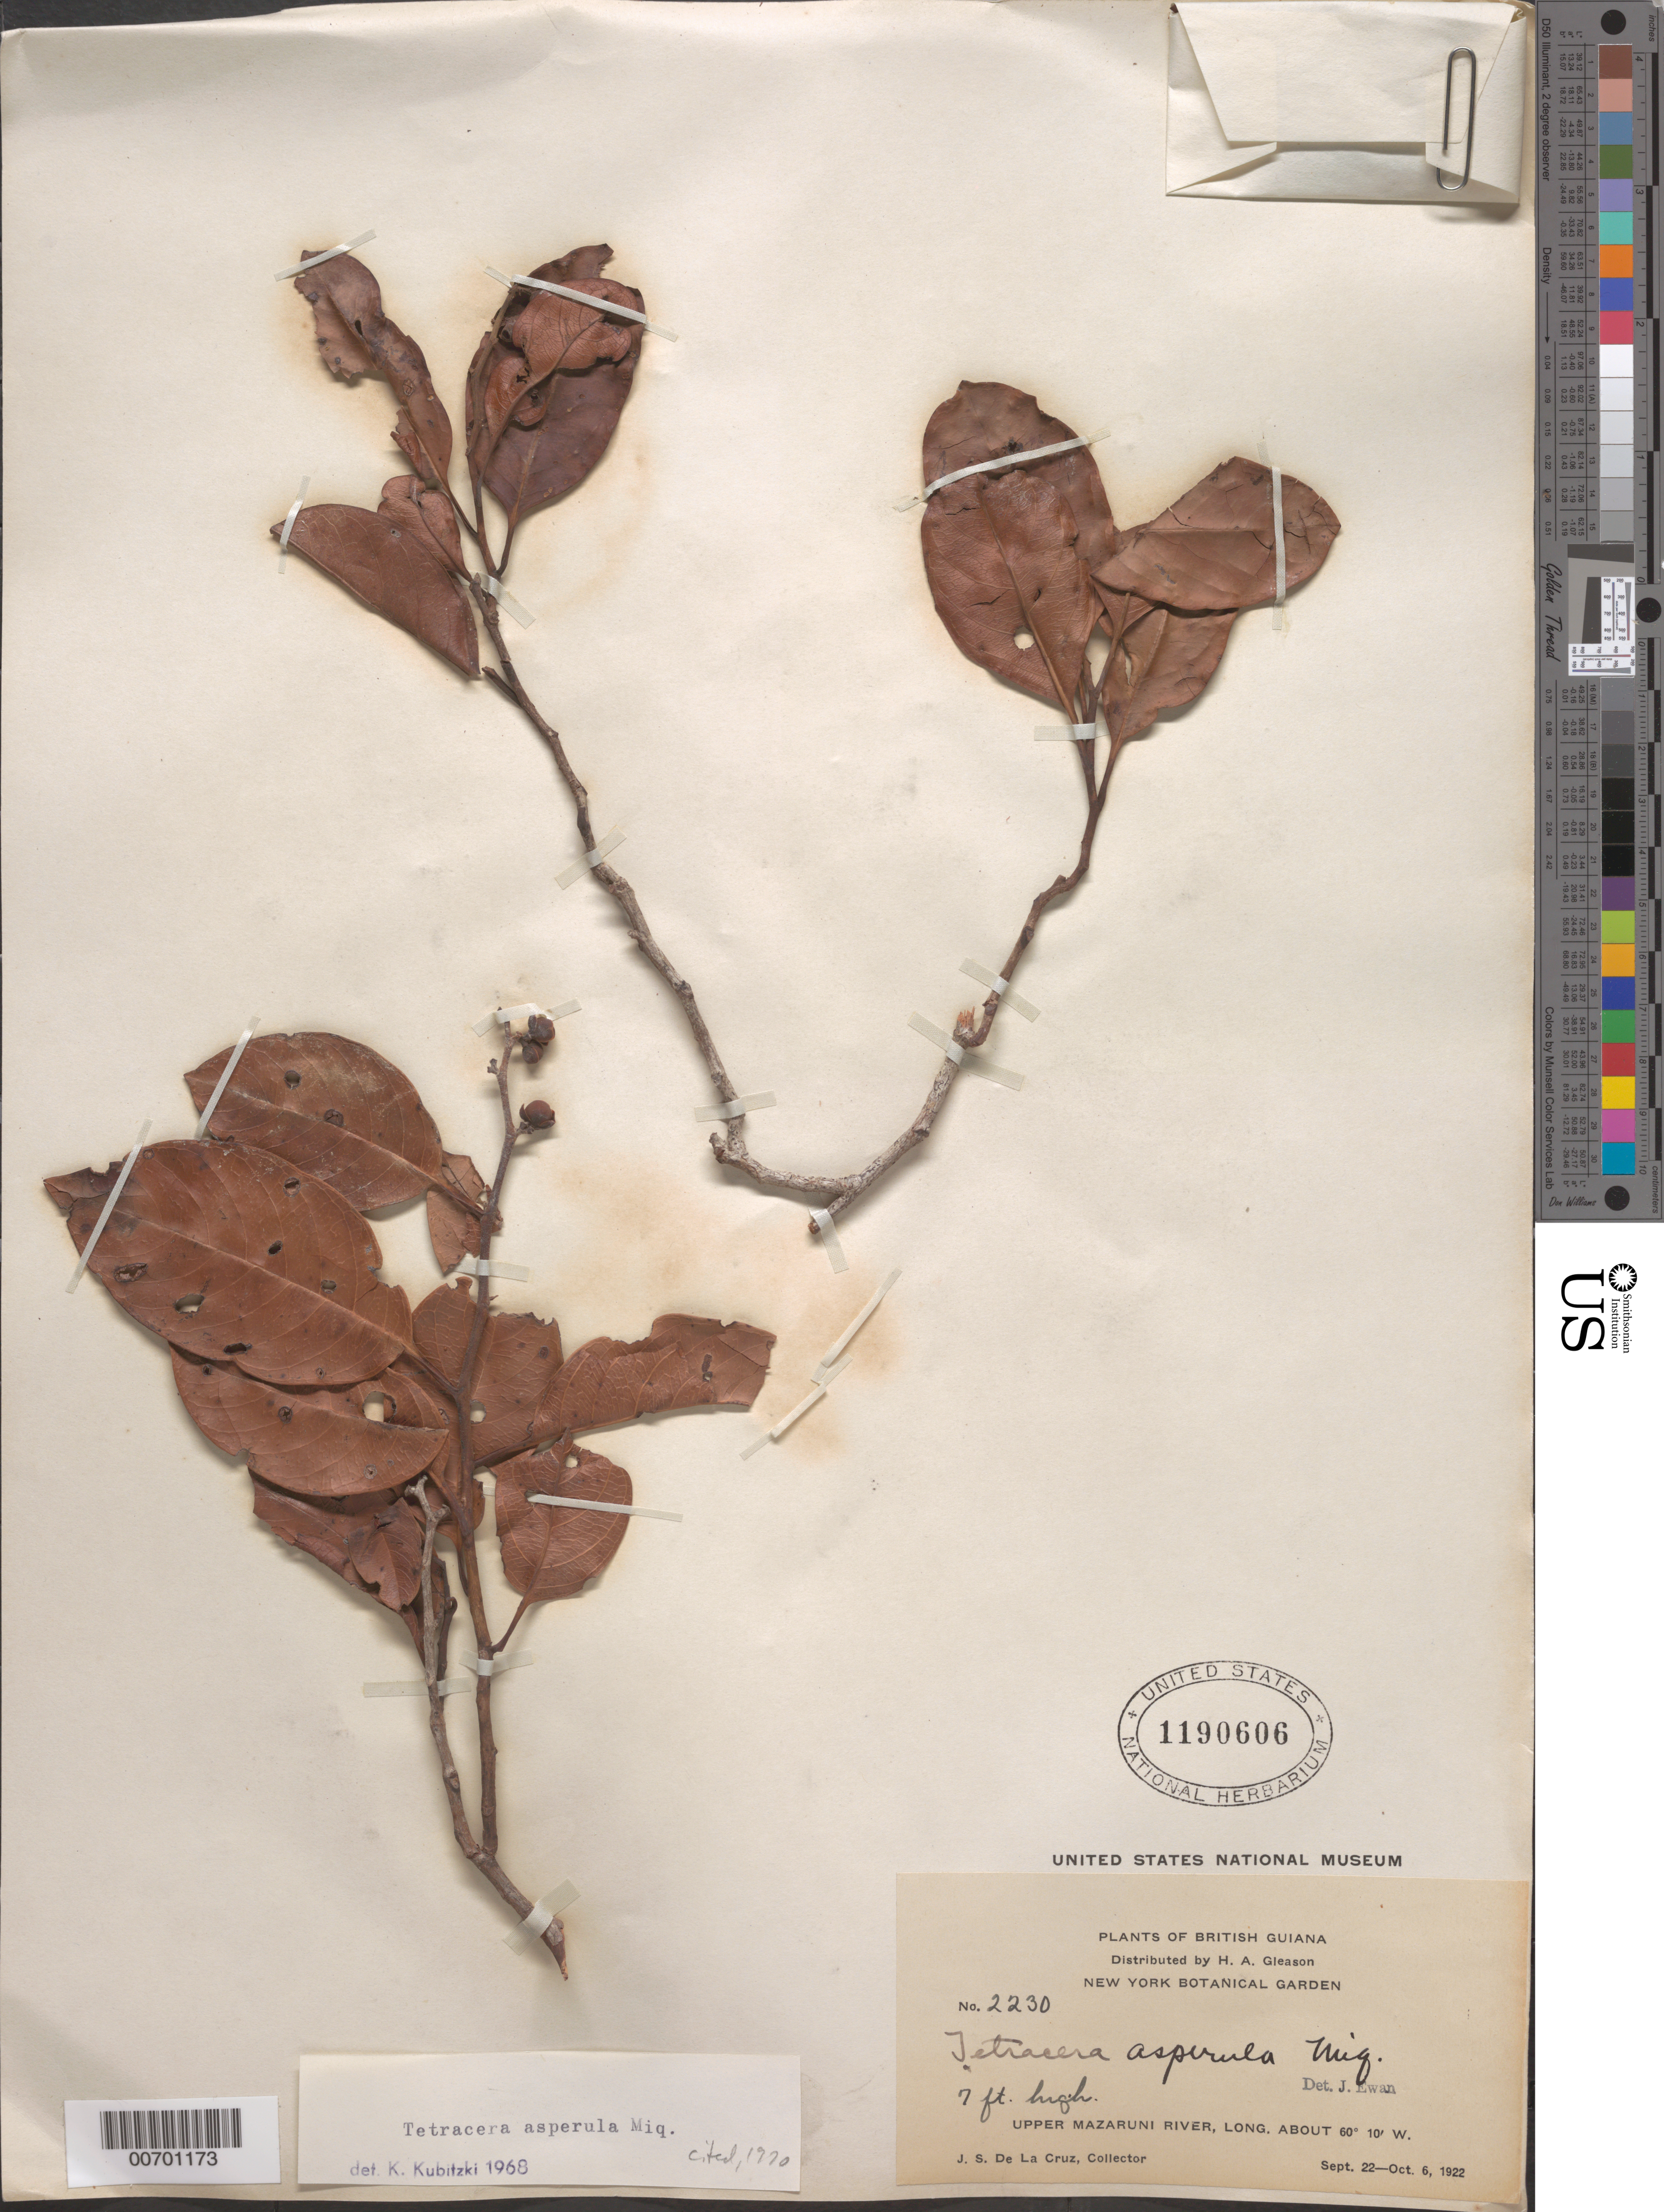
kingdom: Plantae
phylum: Tracheophyta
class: Magnoliopsida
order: Dilleniales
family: Dilleniaceae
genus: Tetracera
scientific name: Tetracera asperula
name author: Miq.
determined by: Kubitzki, Klaus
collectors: J. S. de la Cruz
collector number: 2230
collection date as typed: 22-Sep-22 to 6-Oct-22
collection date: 1922-09-22/1922-10-06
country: Guyana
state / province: Cuyuni-Mazaruni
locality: Upper Mazaruni R.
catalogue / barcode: US 1190606